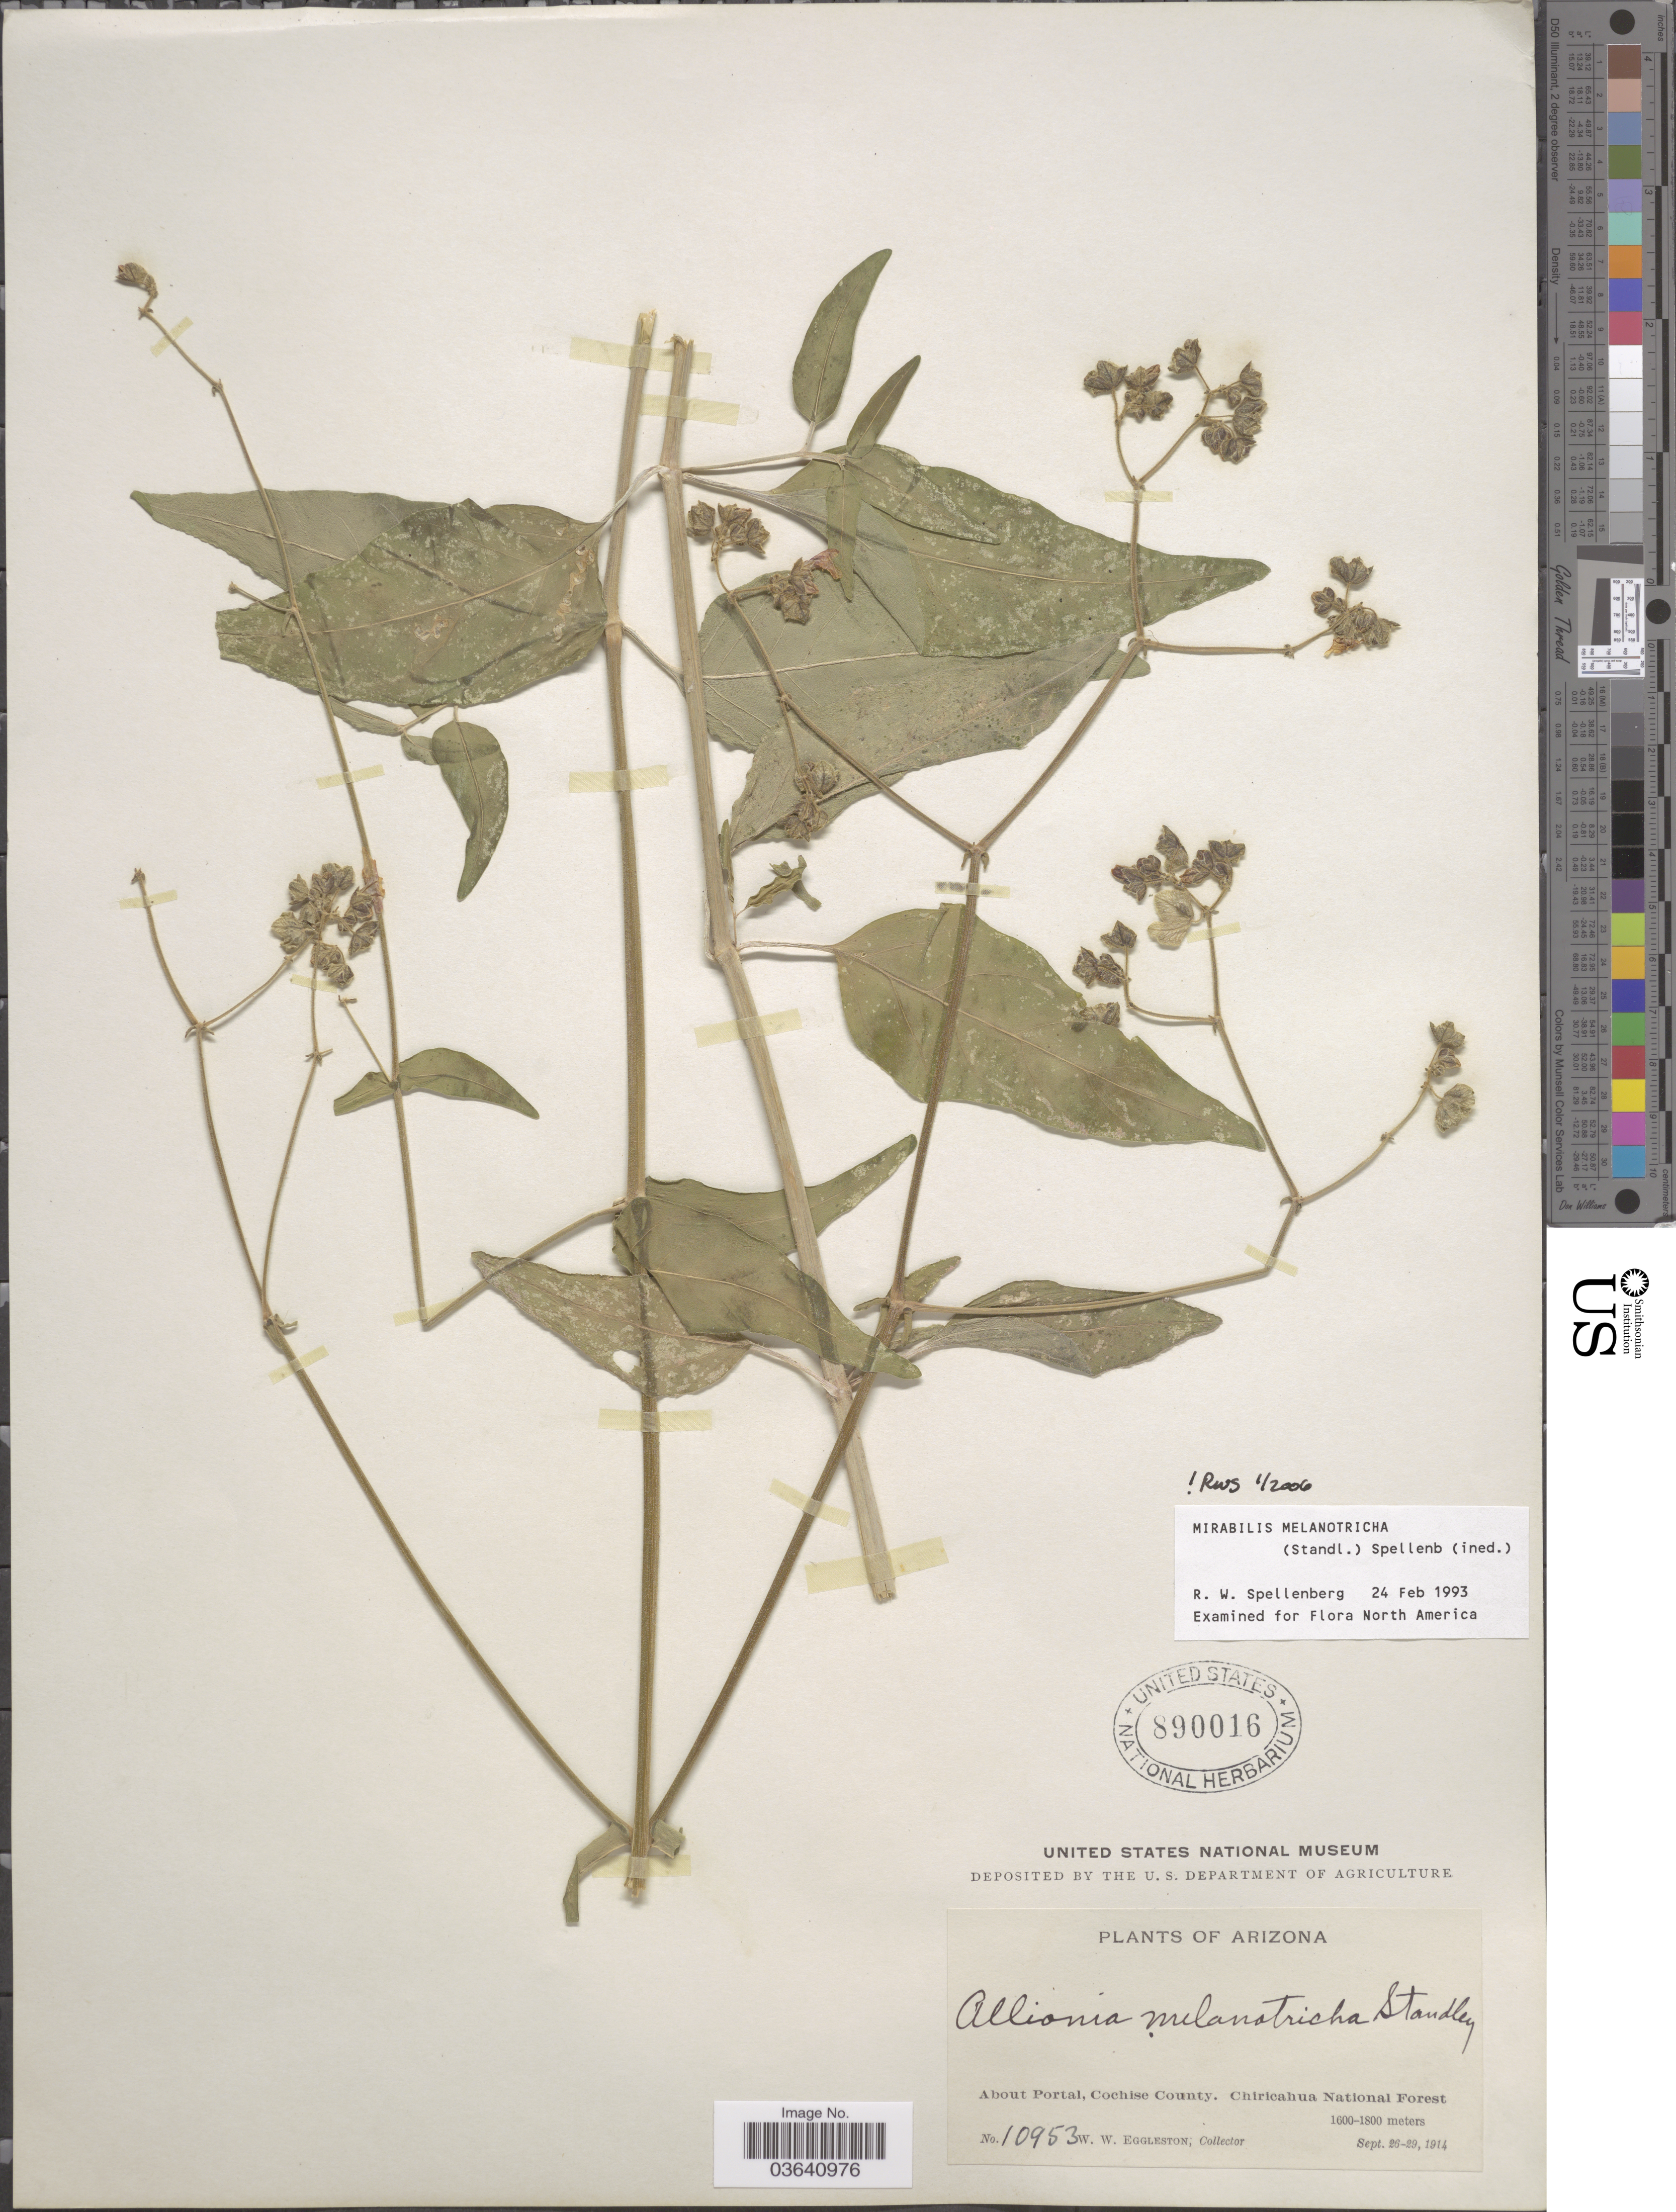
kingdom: Plantae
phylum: Tracheophyta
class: Magnoliopsida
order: Caryophyllales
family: Nyctaginaceae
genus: Mirabilis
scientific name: Mirabilis melanotricha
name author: (Standl.) Spellenb.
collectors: W. W. Eggleston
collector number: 10953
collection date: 1914-09-26/1914-09-29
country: United States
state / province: Arizona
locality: About Portal, Cochise County, Chiricahua National Forest.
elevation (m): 1600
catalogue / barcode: US 890016